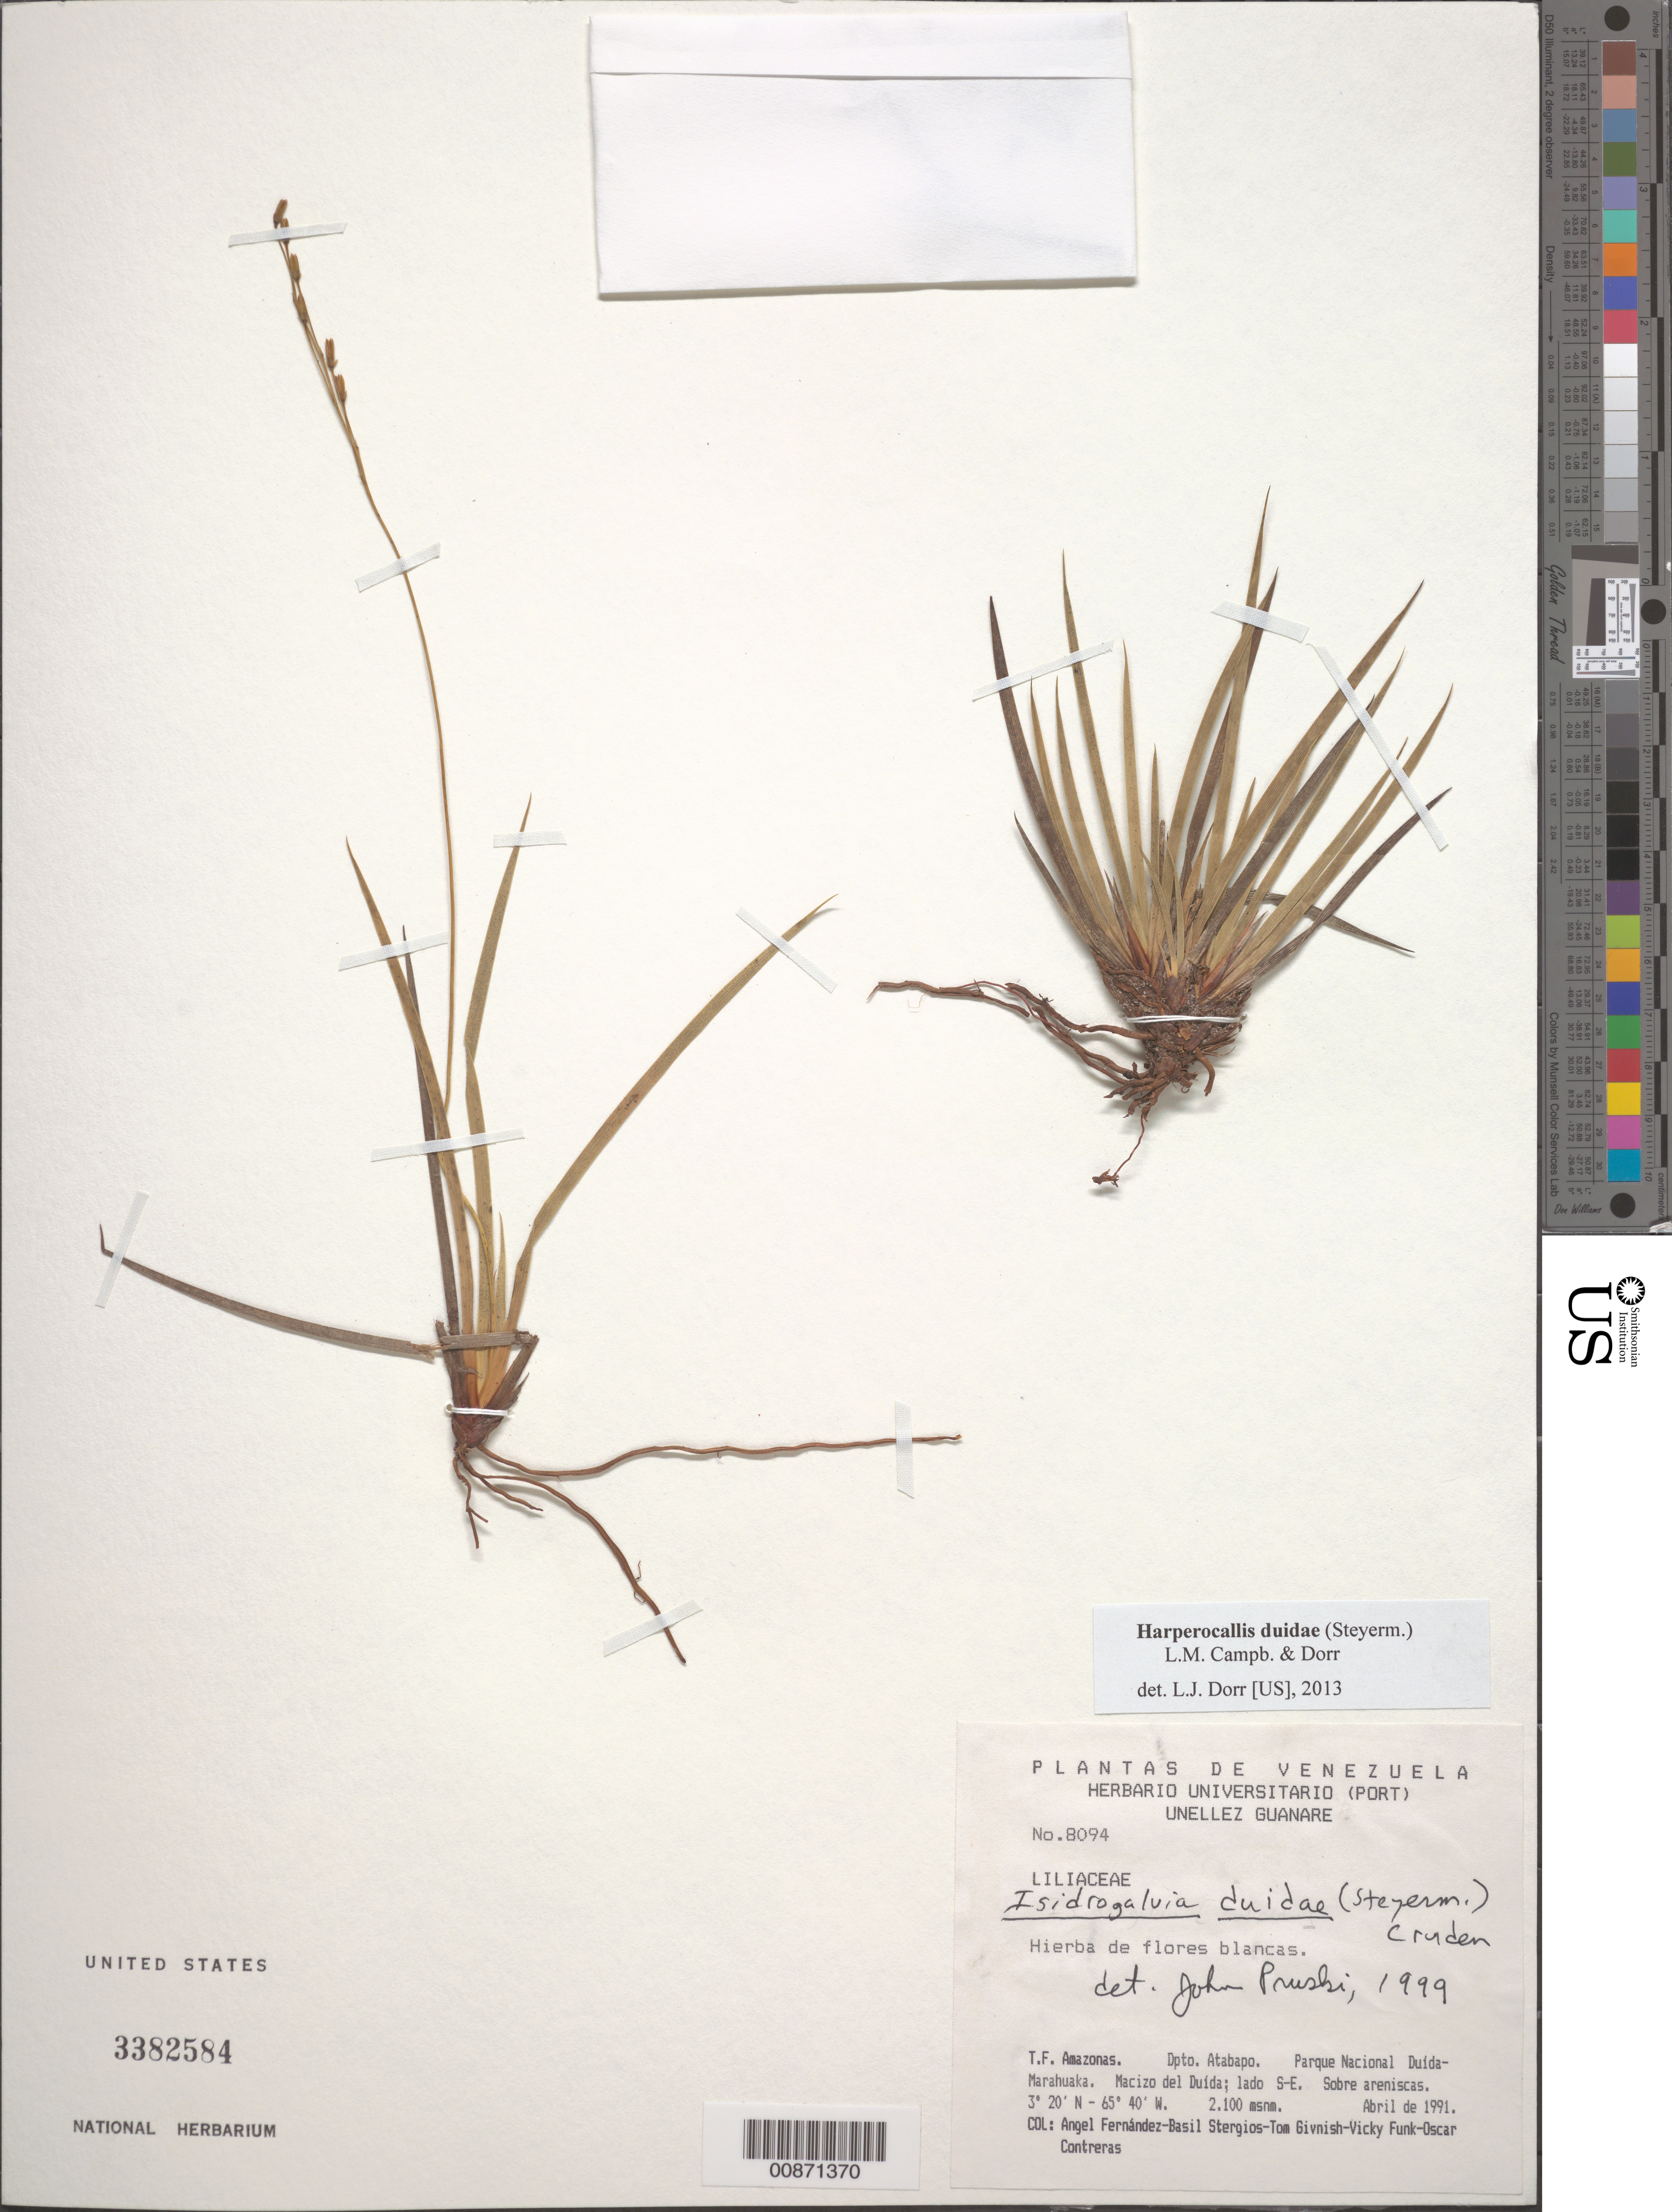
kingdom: Plantae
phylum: Tracheophyta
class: Liliopsida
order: Alismatales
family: Tofieldiaceae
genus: Harperocallis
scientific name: Harperocallis duidae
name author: (Steyerm.) L.M. Campb. & Dorr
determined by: Dorr, L. J., (BOT), Smithsonian Institution - National Museum of Natural History (UNITED STATES)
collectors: A. Fernández, B. G. Stergios, T. J. Givnish, V. Funk & O. Contreras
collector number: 8094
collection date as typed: Apr-91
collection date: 1991-04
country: Venezuela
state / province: Amazonas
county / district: Atabapo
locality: Parque Nacional Duída-Marahuaka, Macizo del Duída, lado SE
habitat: Sobre areniscas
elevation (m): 2100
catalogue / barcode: US 3382584